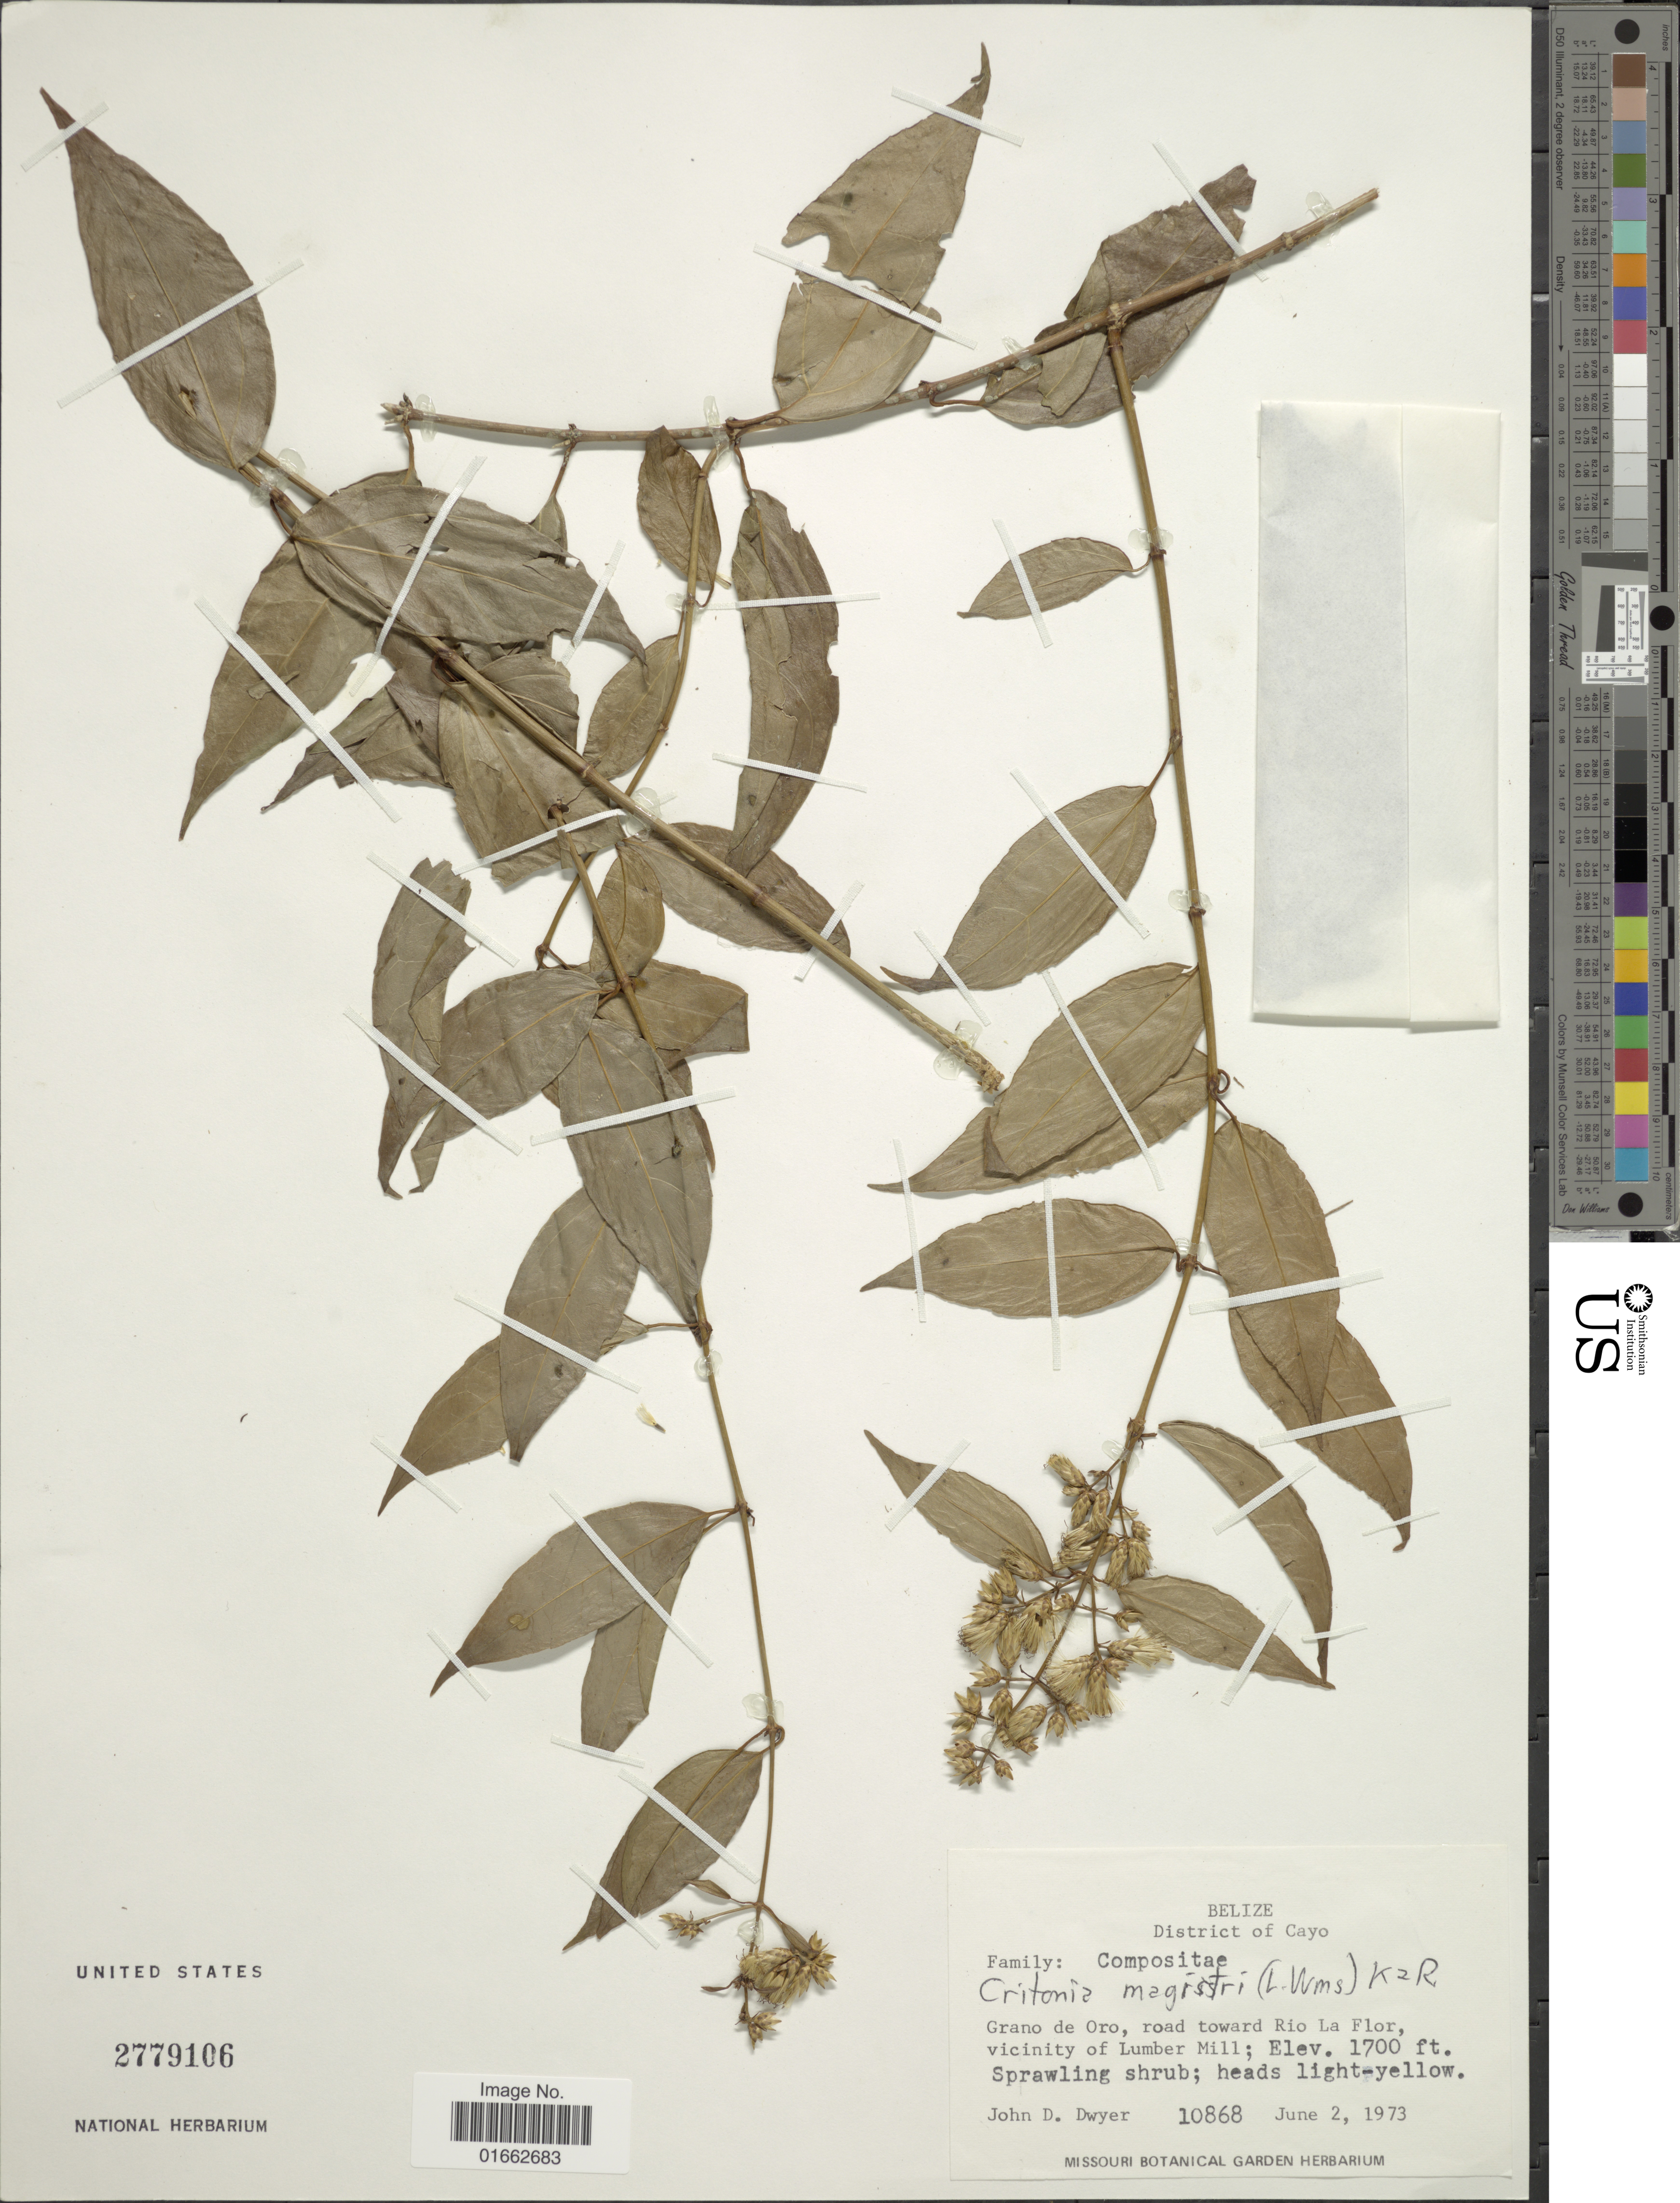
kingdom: Plantae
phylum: Tracheophyta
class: Magnoliopsida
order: Asterales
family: Asteraceae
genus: Critonia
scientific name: Critonia billbergiana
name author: (Beurl.) R.M. King & H. Rob.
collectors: J. D. Dwyer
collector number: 10868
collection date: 1973-06-02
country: Belize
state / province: Cayo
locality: Grano de Oro, road toward Rio La Flor, vicinity of Lumber Mill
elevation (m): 518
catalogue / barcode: US 2779106